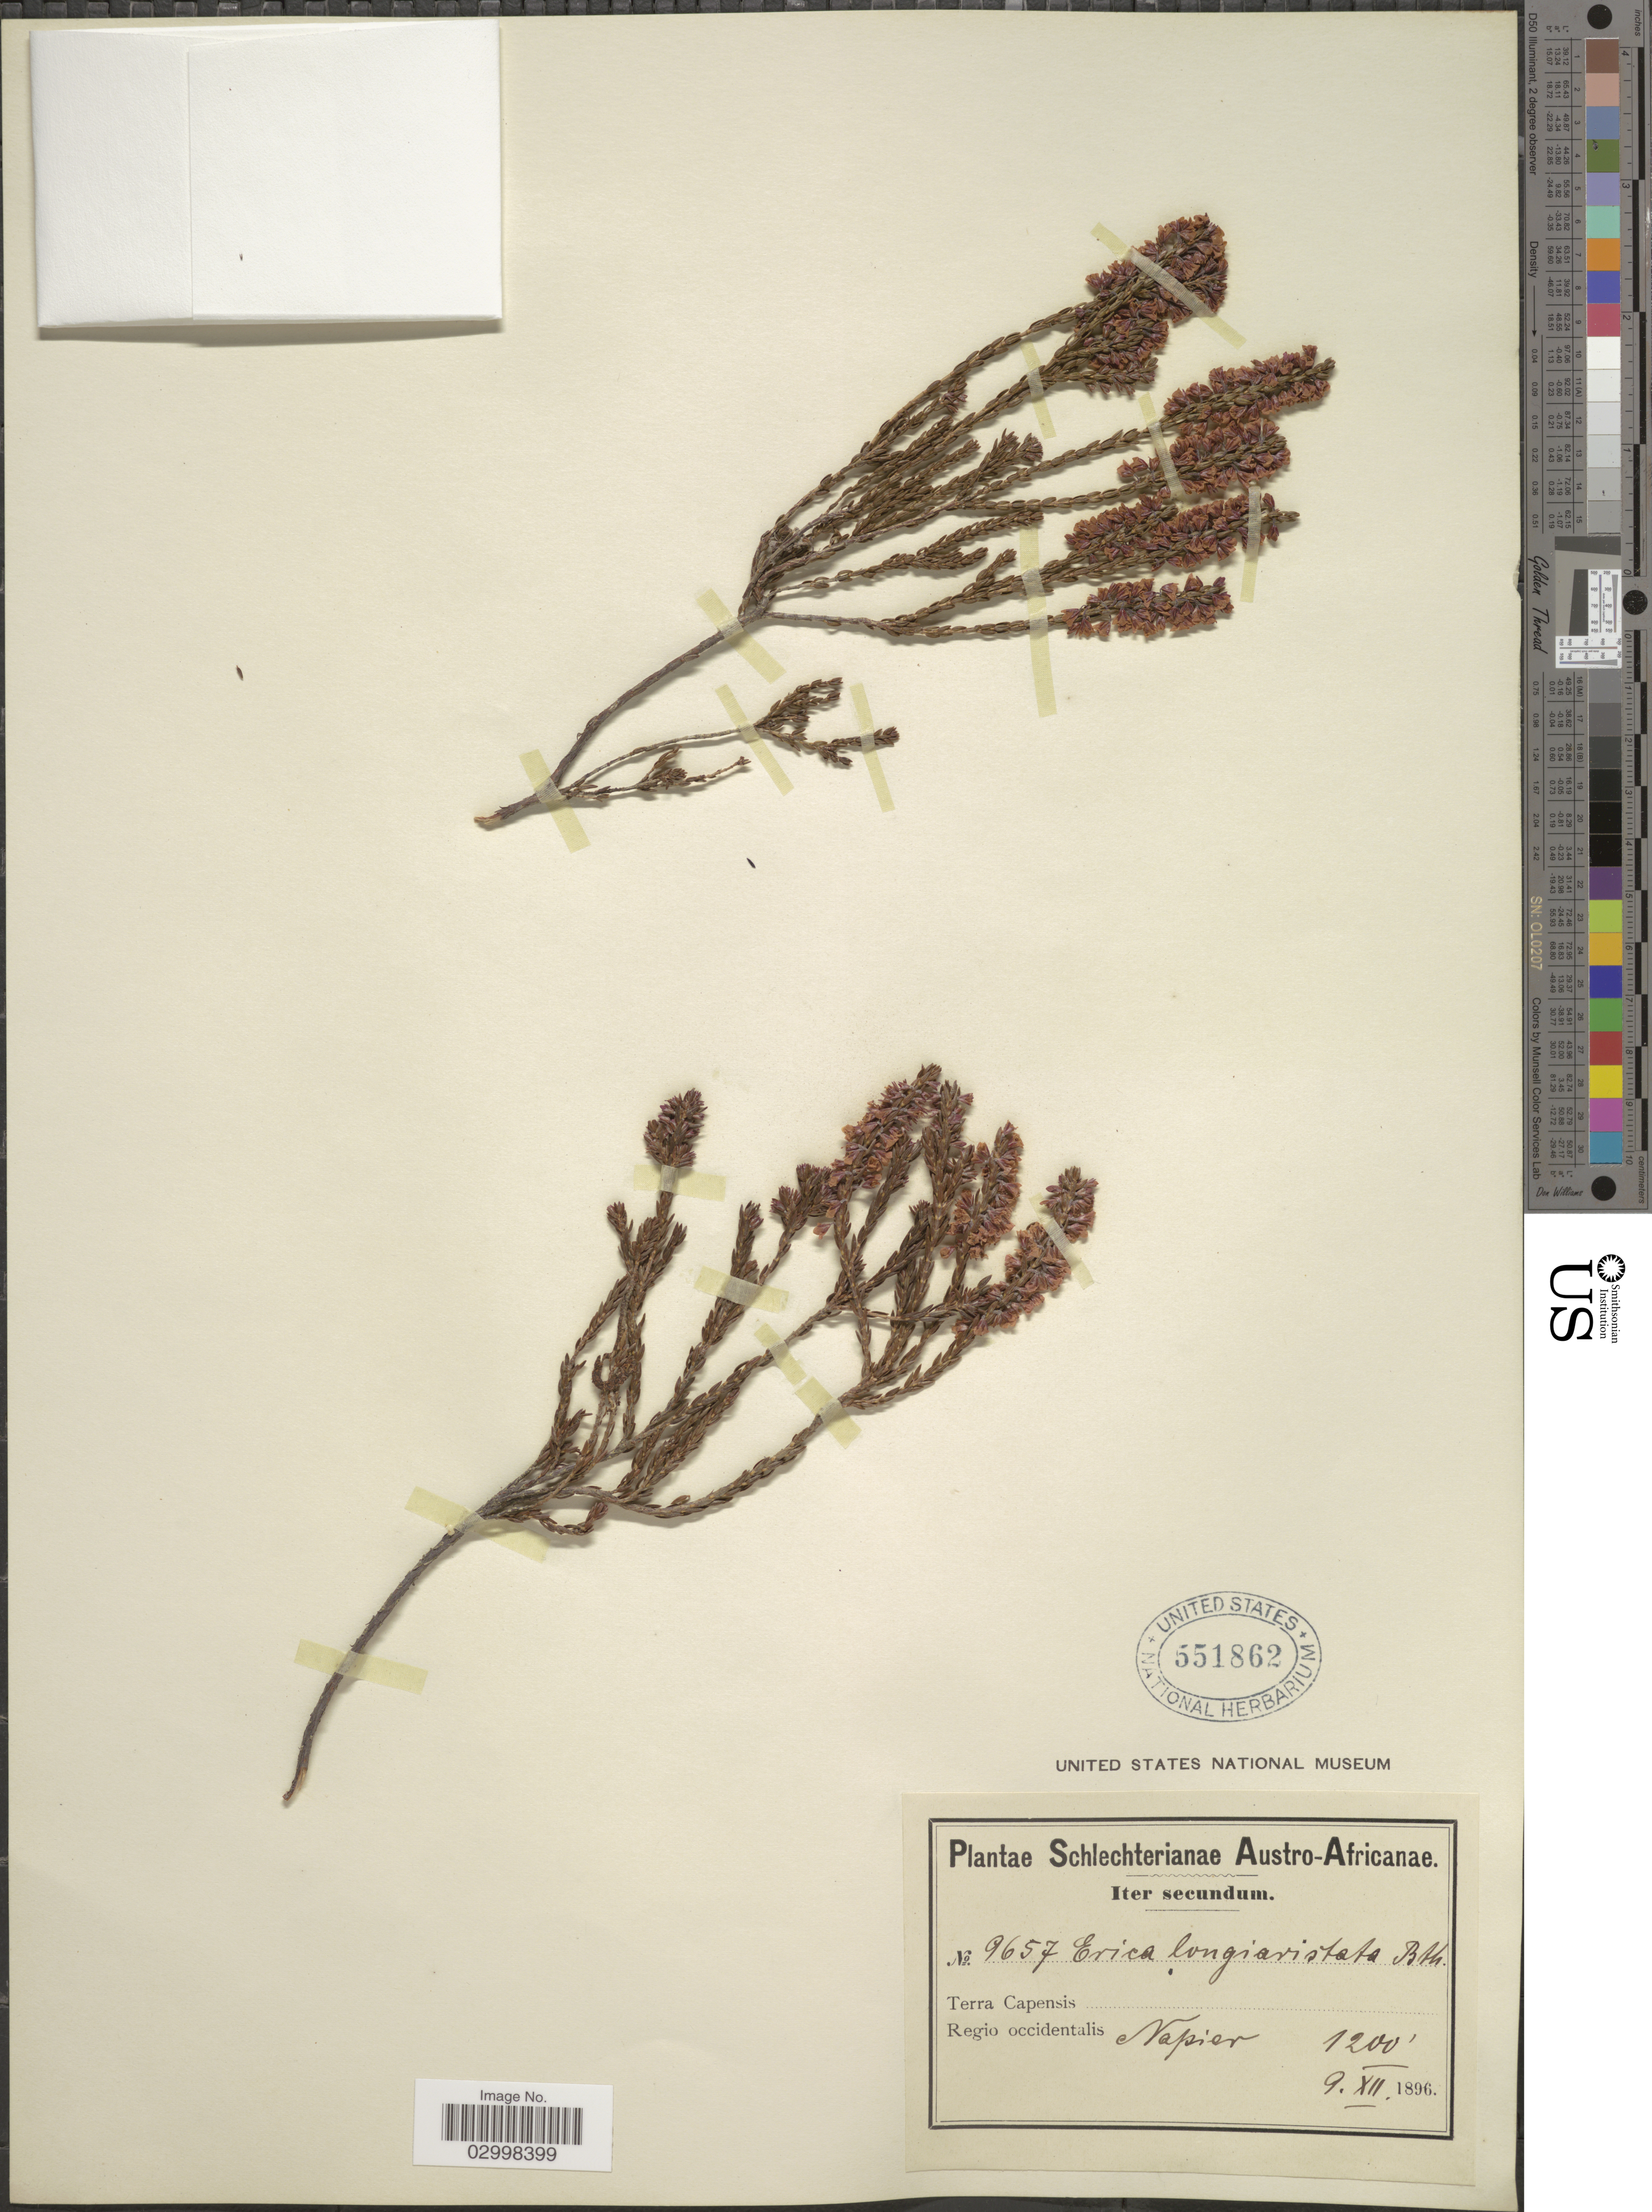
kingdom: Plantae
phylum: Tracheophyta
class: Magnoliopsida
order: Ericales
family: Ericaceae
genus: Erica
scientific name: Erica longiaristata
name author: Benth.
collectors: Schlechter, --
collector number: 9657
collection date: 1896-12-09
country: South Africa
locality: Austro-Africanae. Terra Capensis. Regio occidentalis Napier.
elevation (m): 366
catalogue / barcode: US 551862